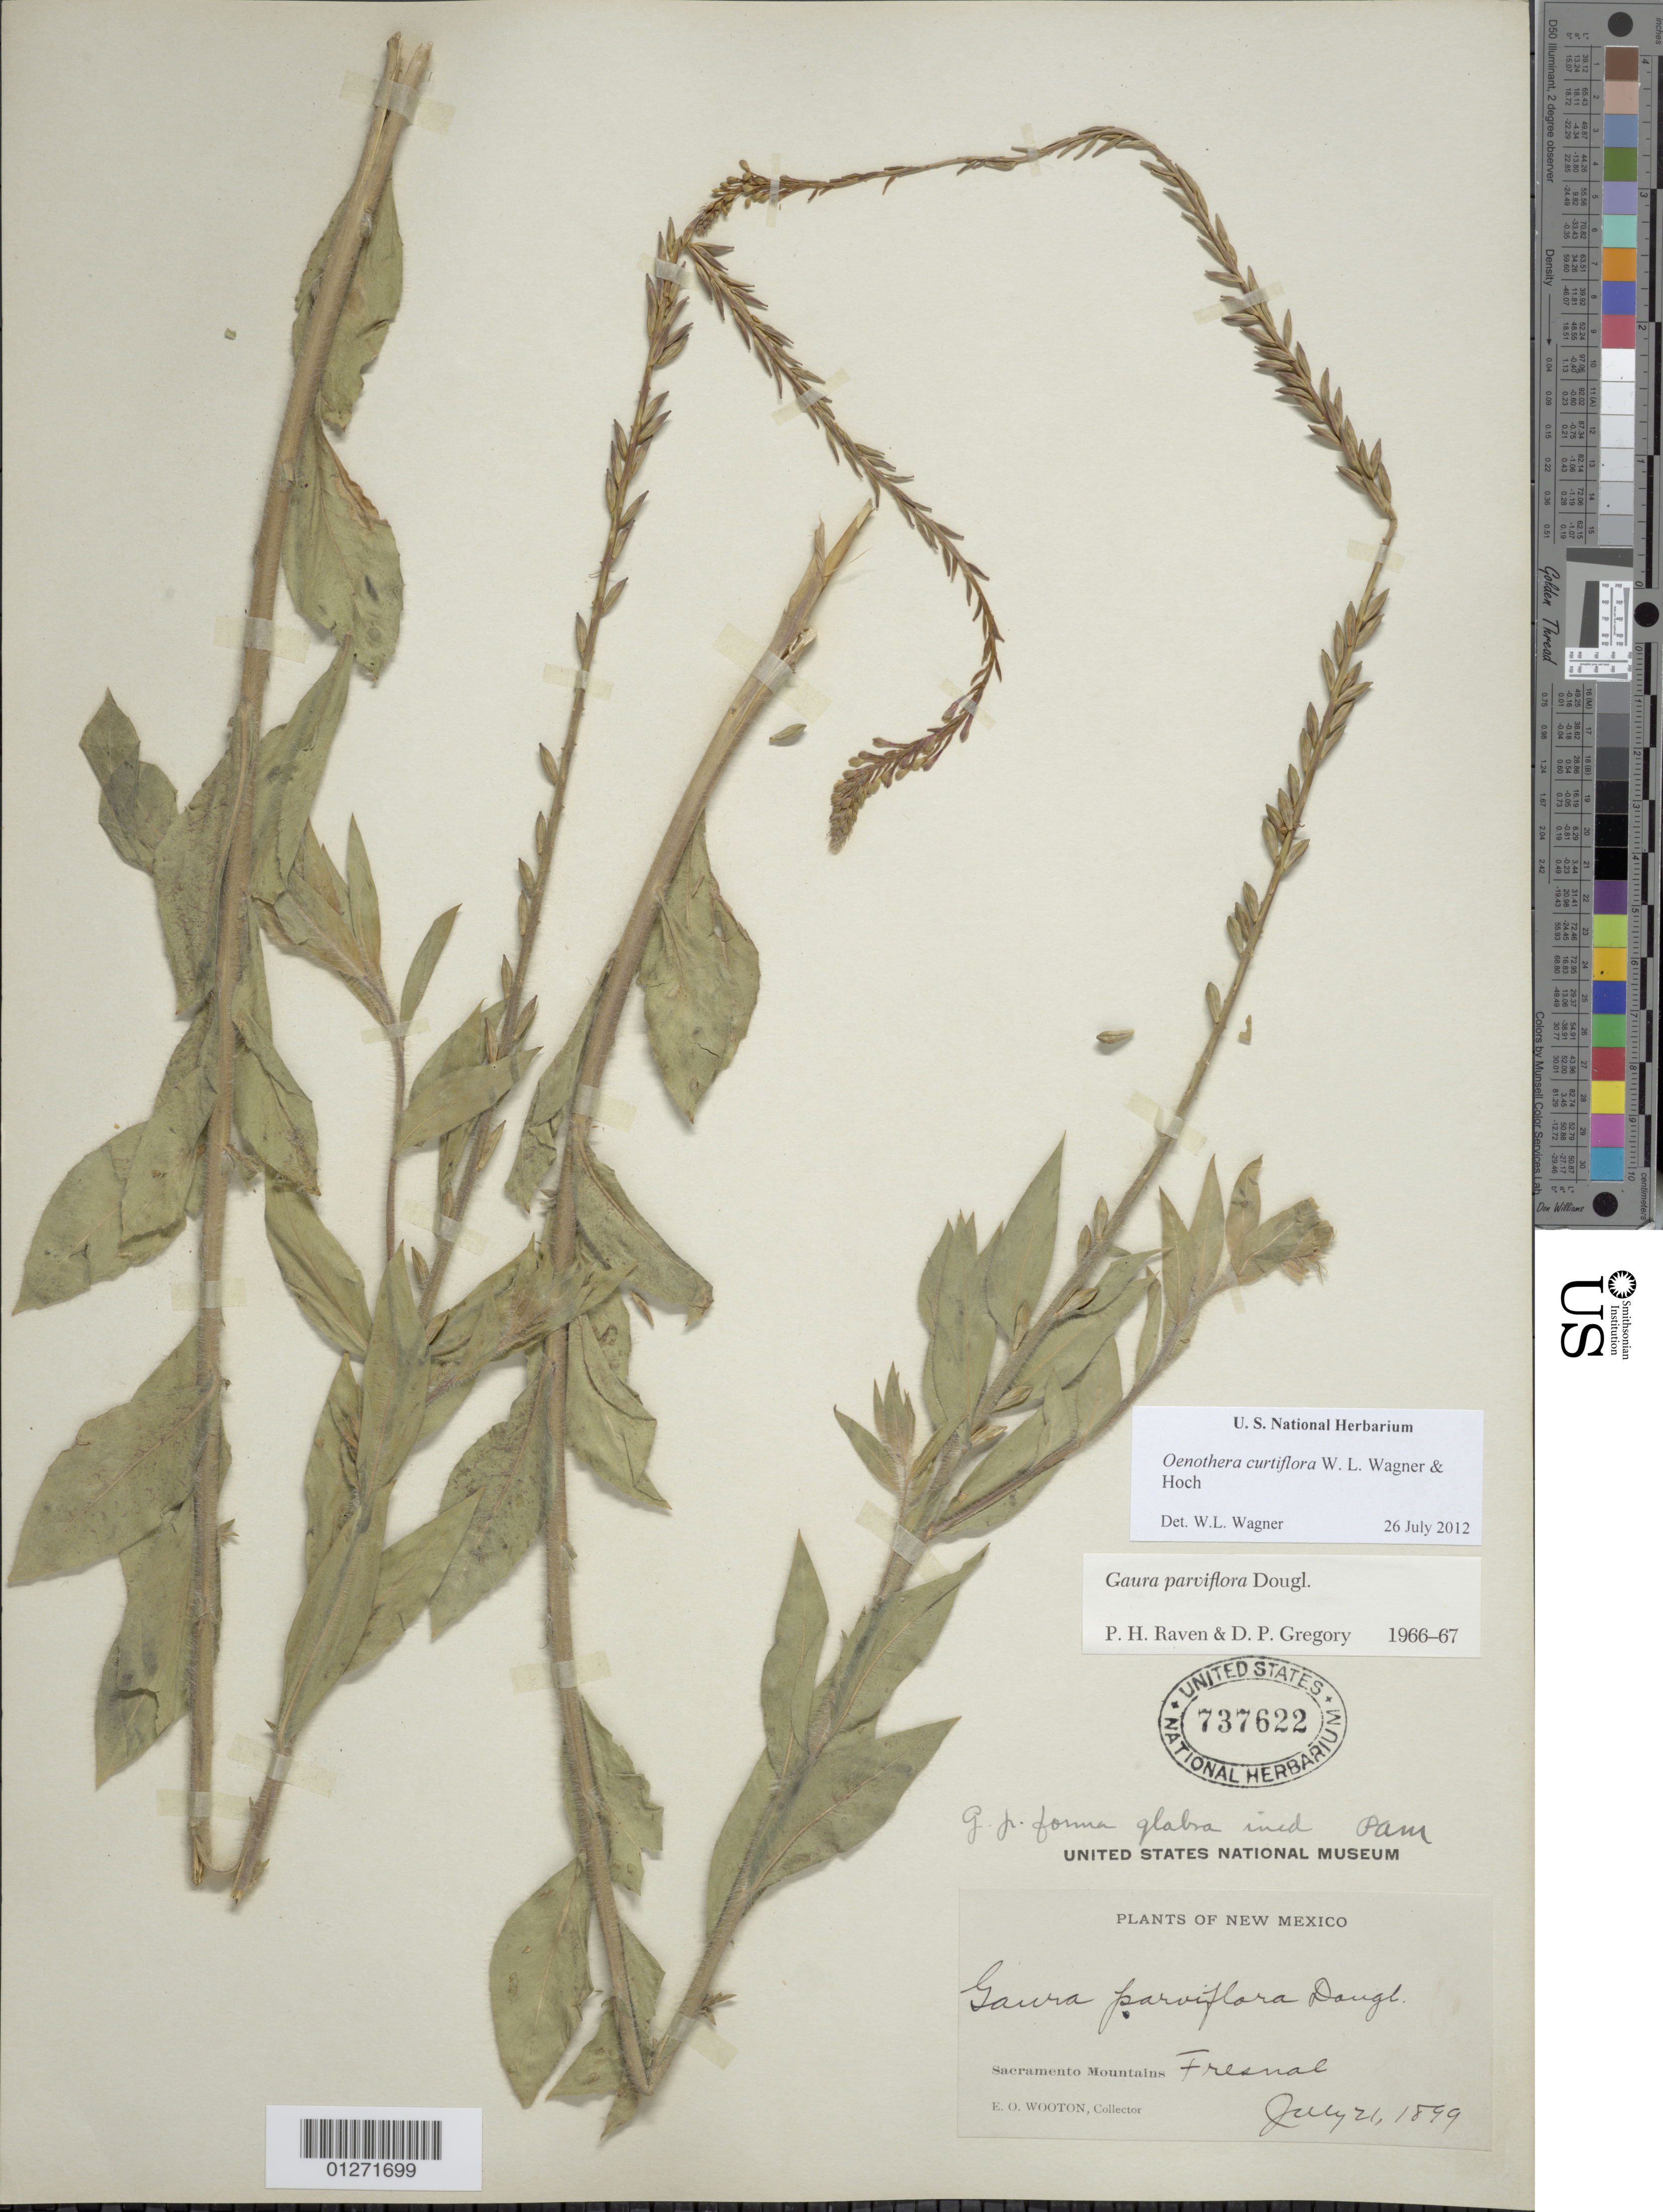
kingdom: Plantae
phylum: Tracheophyta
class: Magnoliopsida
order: Myrtales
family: Onagraceae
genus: Oenothera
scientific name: Oenothera curtiflora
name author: W.L. Wagner & Hoch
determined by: Wagner, W. L., (BOT), Smithsonian Institution - National Museum of Natural History (UNITED STATES)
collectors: E. O. Wooton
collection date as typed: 21 Jul 1899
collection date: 1899-07-21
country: United States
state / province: New Mexico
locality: Sacramento Mountains, Fresal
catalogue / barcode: US 737622